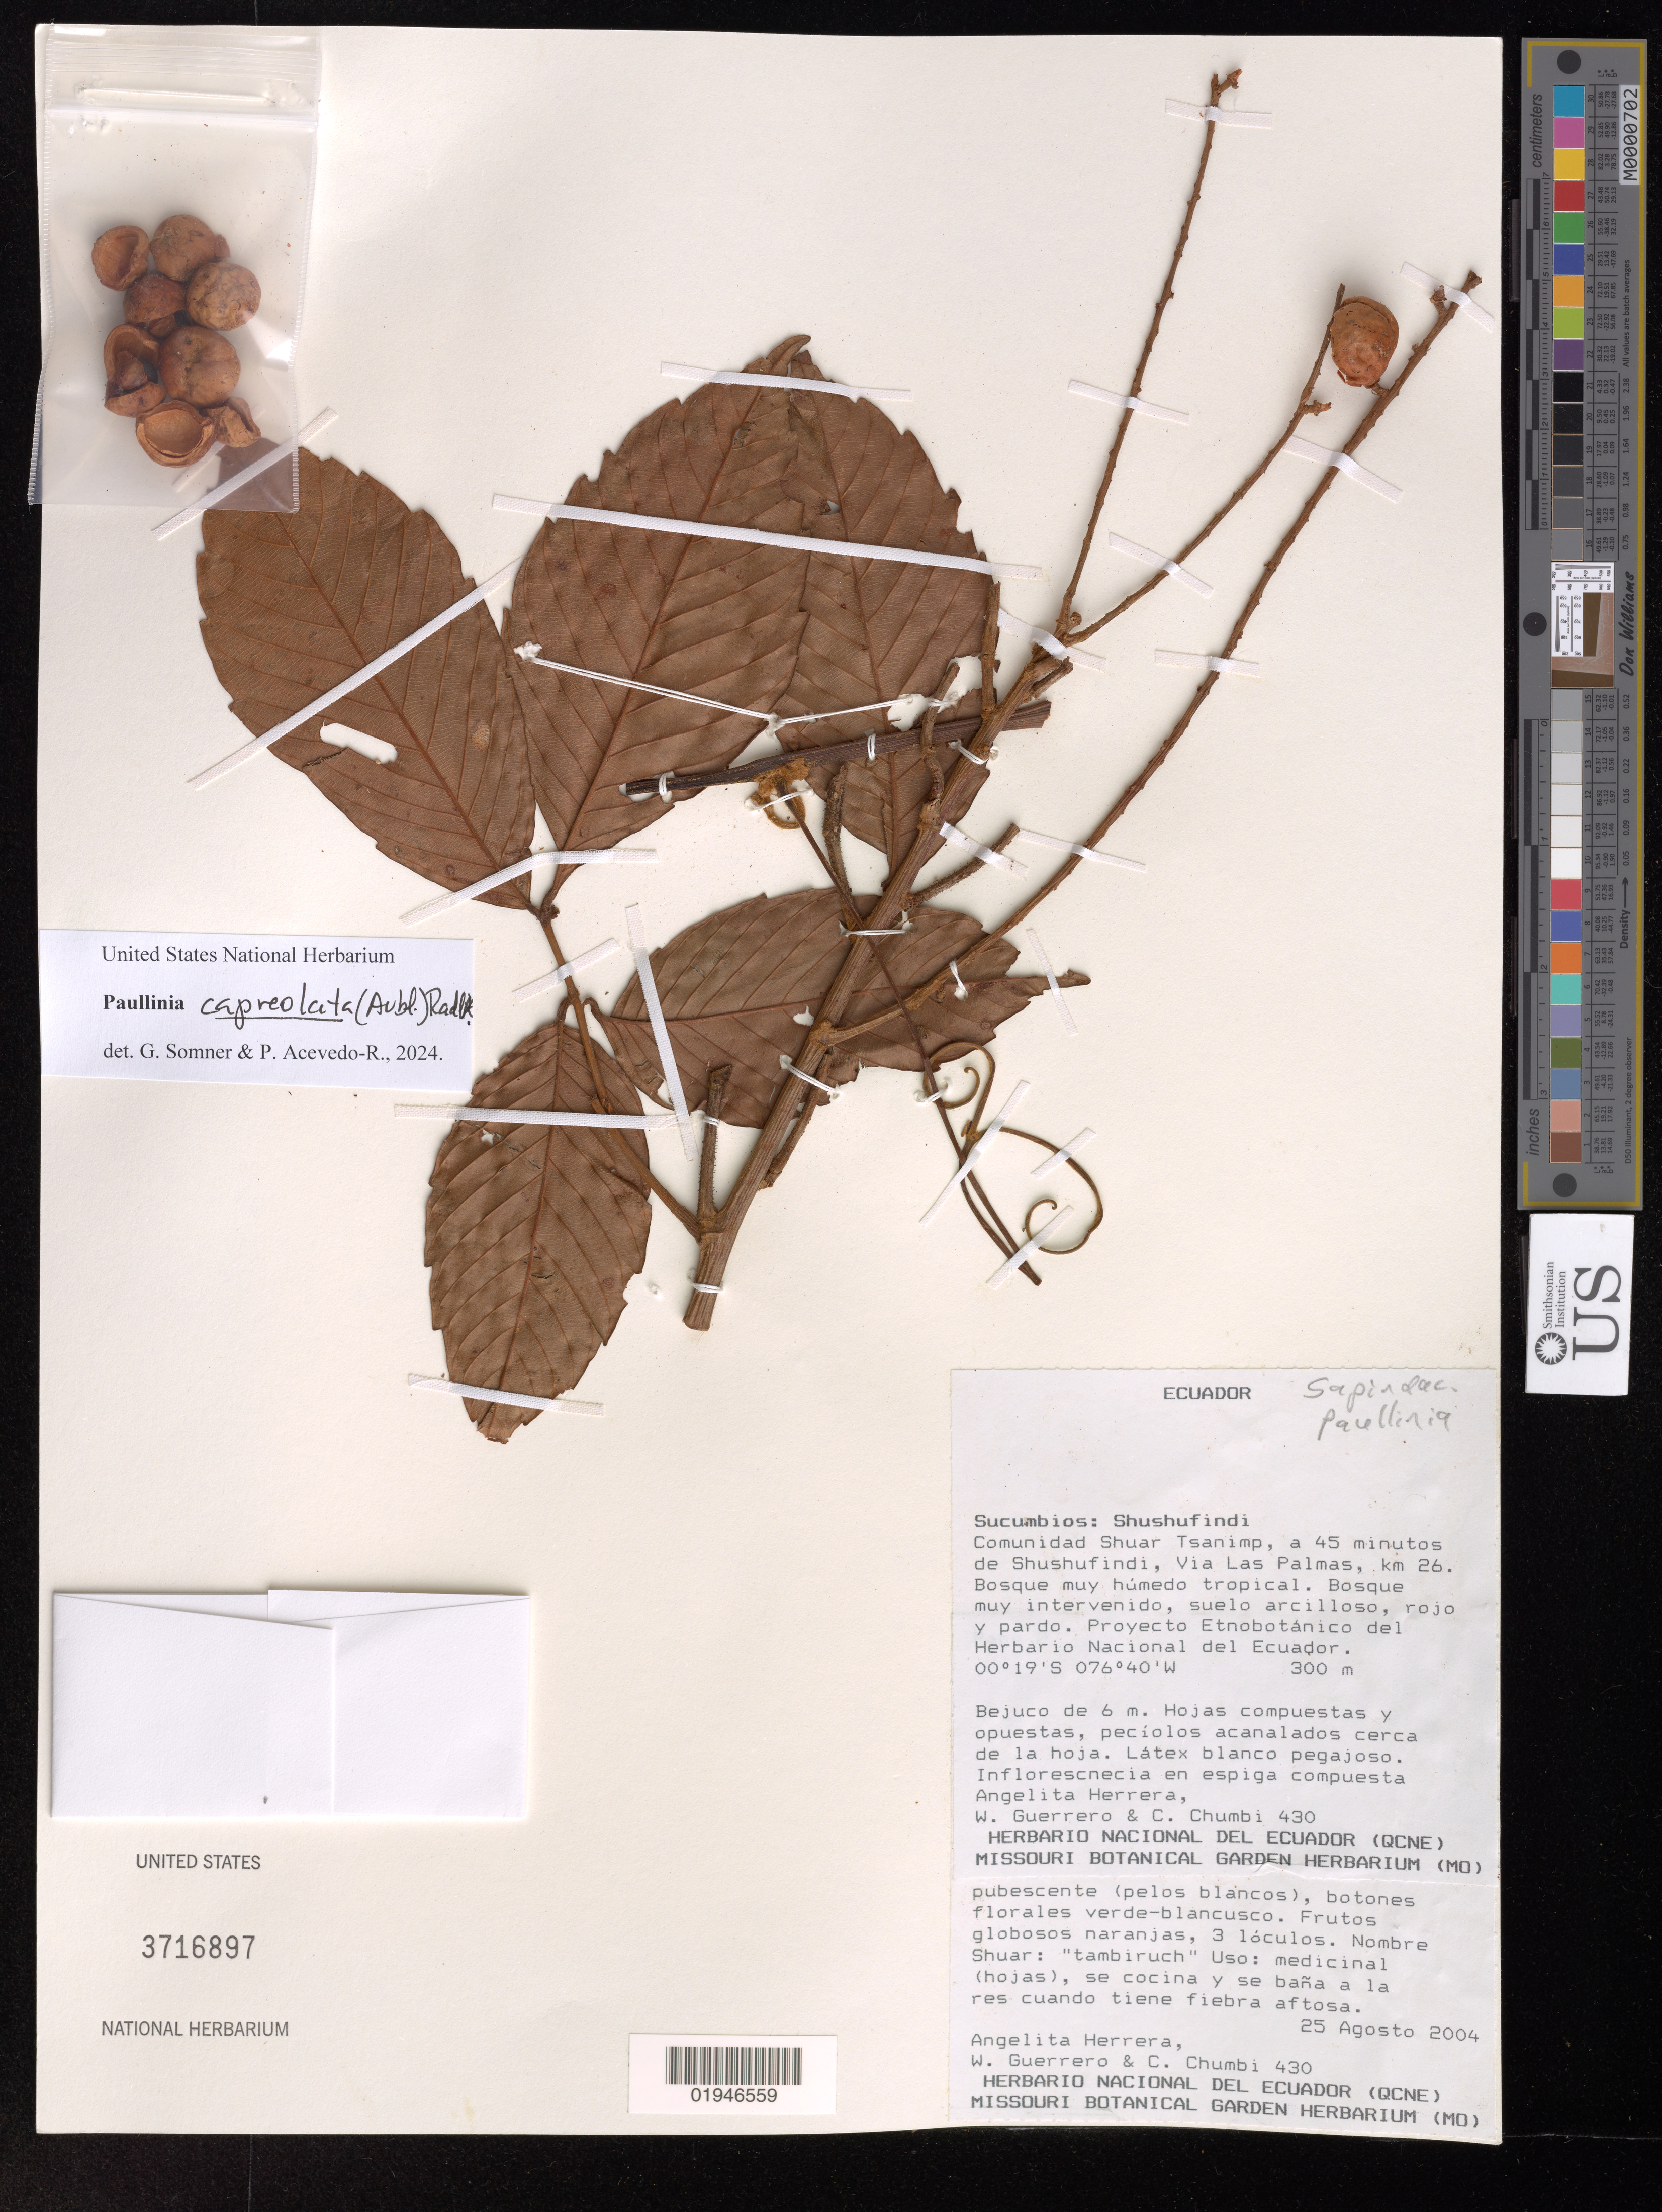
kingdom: Plantae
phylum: Tracheophyta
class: Magnoliopsida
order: Sapindales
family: Sapindaceae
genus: Paullinia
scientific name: Paullinia capreolata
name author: (Aubl.) Radlk.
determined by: Acevedo-Rodríguez, P.; Somner, G. V.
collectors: A. Herrera, W. Guerrero & C. Chumbi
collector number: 430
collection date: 2004-08-25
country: Ecuador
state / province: Sucumbios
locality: Shushufindi. comunidad Shuar Tsanimp, a 45 minutos de Shushufindi, Via Las Palmas, km 26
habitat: Bosque muy húmedo tropical. Bosque muy intervenido, suelo arcilloso, rojo y pardo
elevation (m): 300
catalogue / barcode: US 3716897